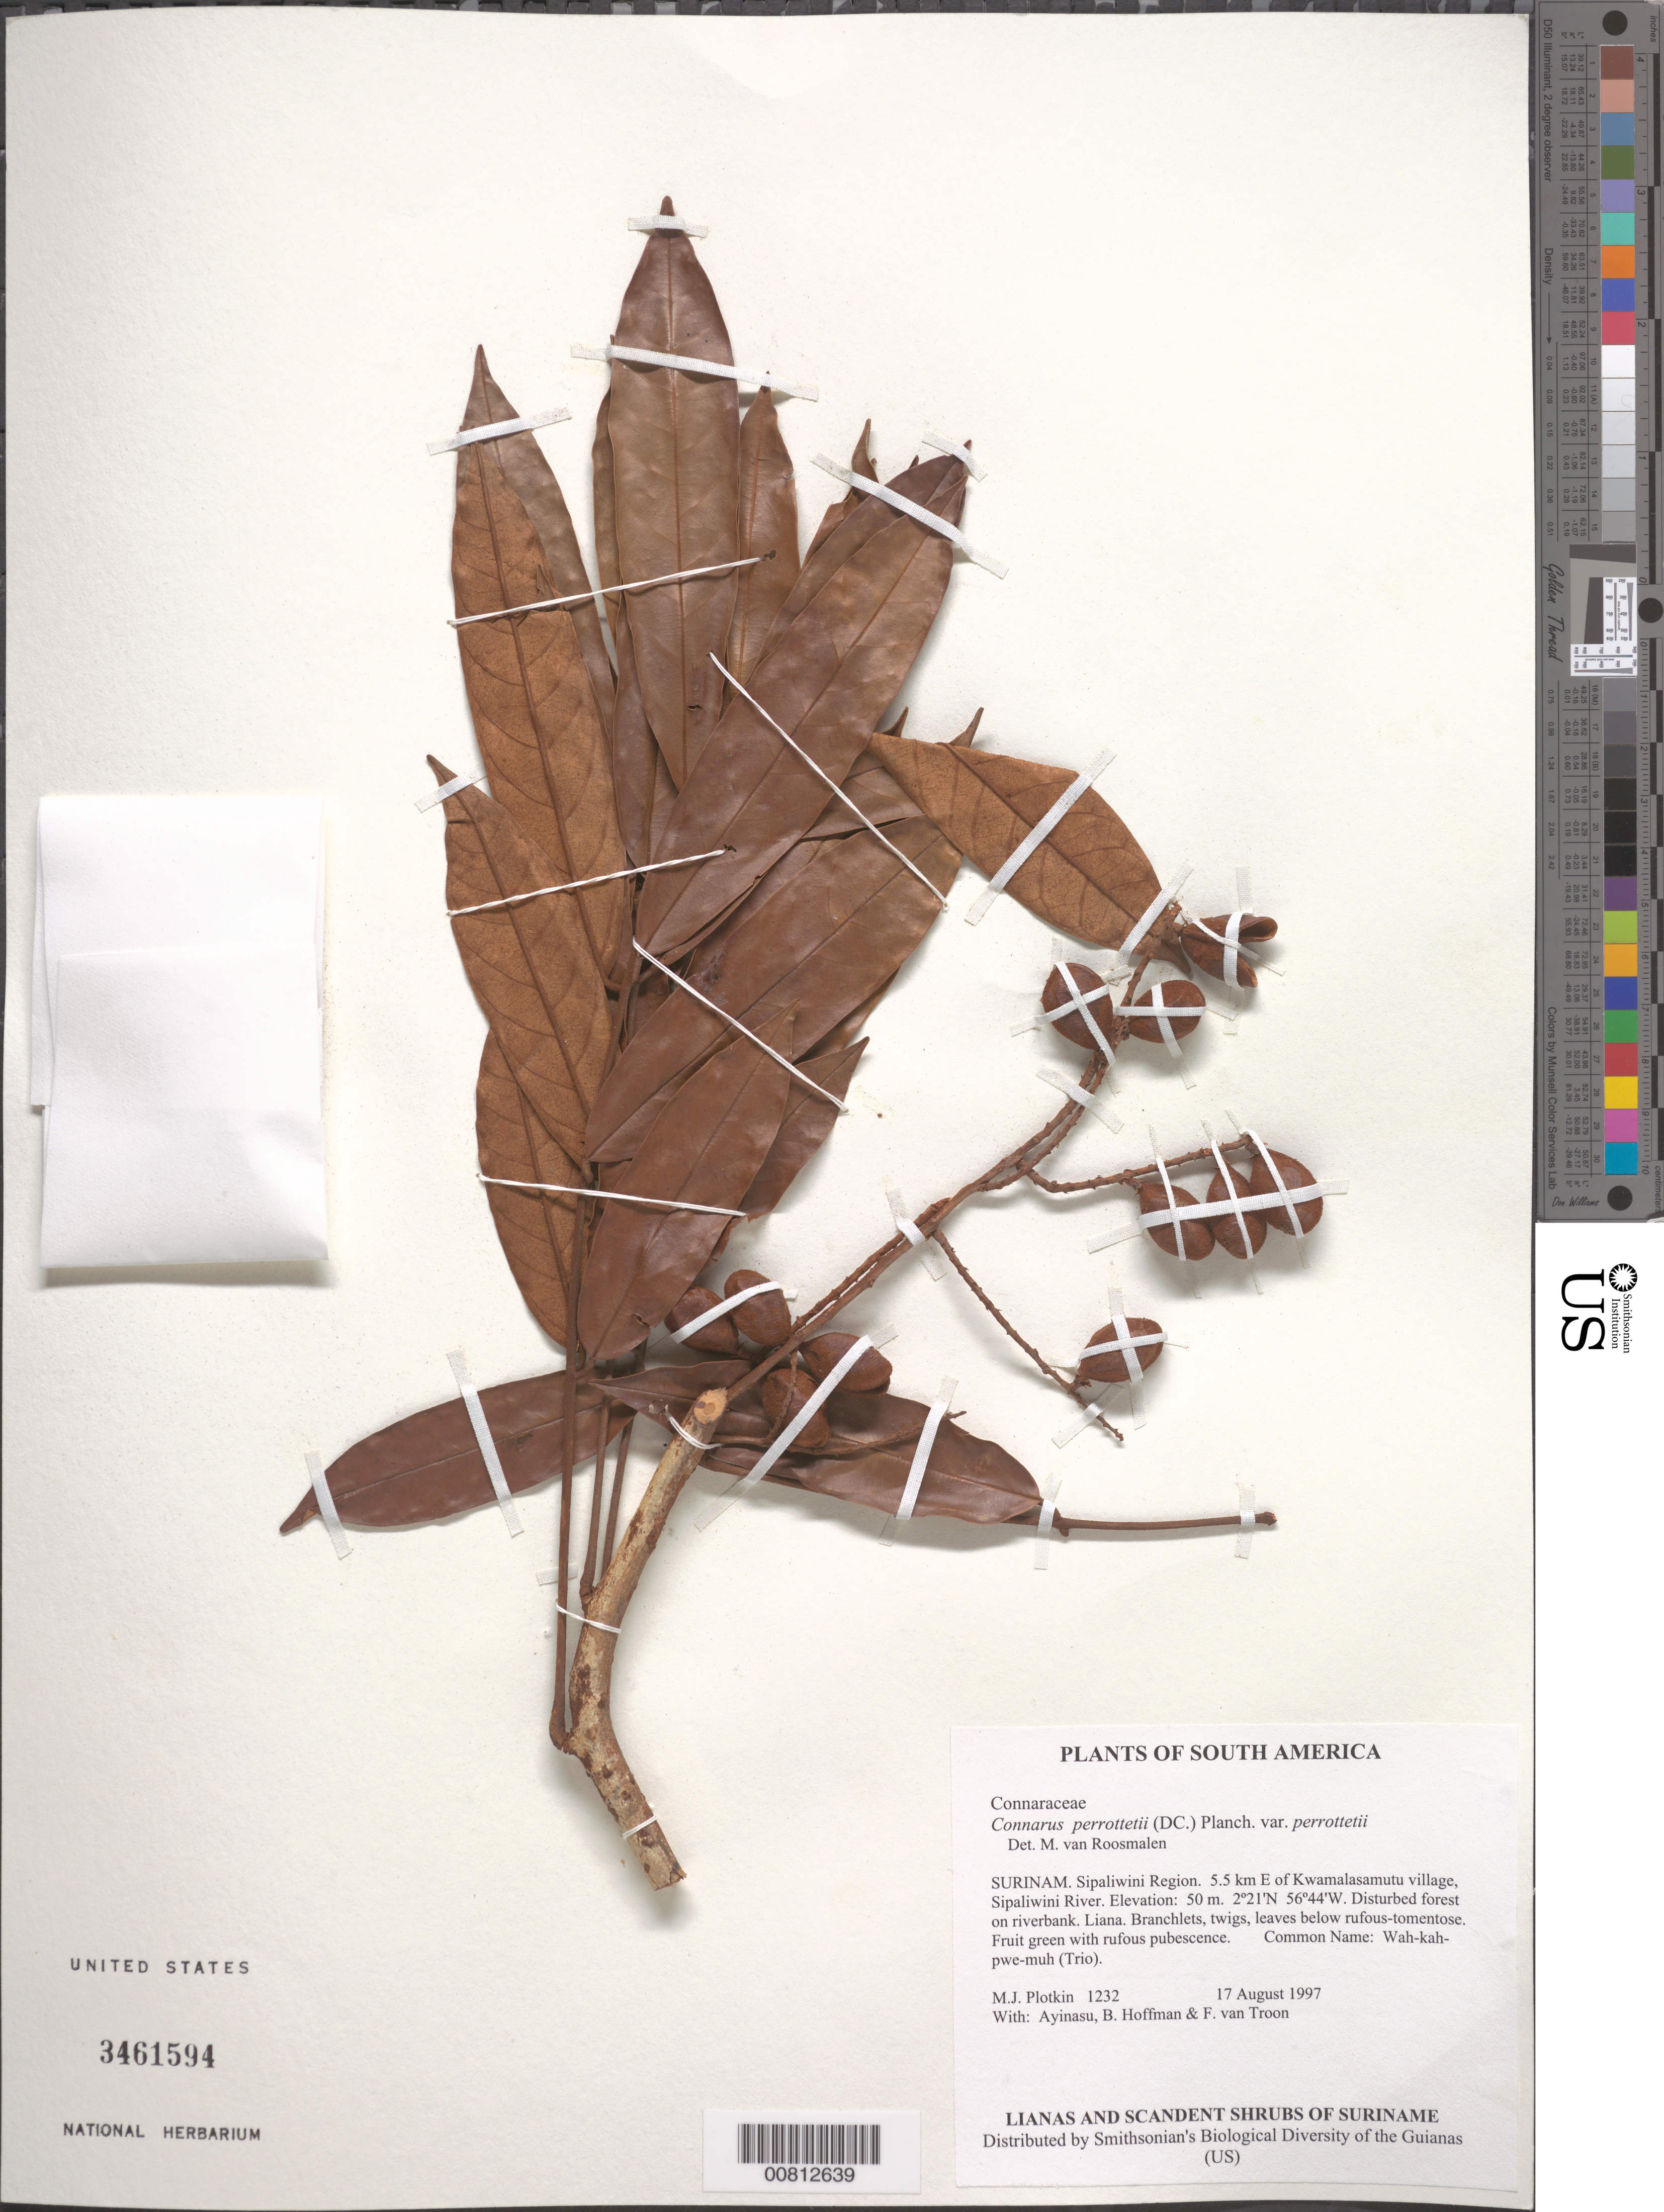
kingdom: Plantae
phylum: Tracheophyta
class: Magnoliopsida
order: Oxalidales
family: Connaraceae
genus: Connarus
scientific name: Connarus perrottetii var. perrottetii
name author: (DC.) Planch.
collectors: M. Plotkin, -. Ayinasu, B. Hoffman & F. Van Troon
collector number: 1232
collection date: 1997-08-17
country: Suriname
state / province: Sipaliwini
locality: Sipaliwini Region. 5.5 km E of Kwamalasamutu village, Sipaliwini River.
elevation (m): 50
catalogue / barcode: US 3461594